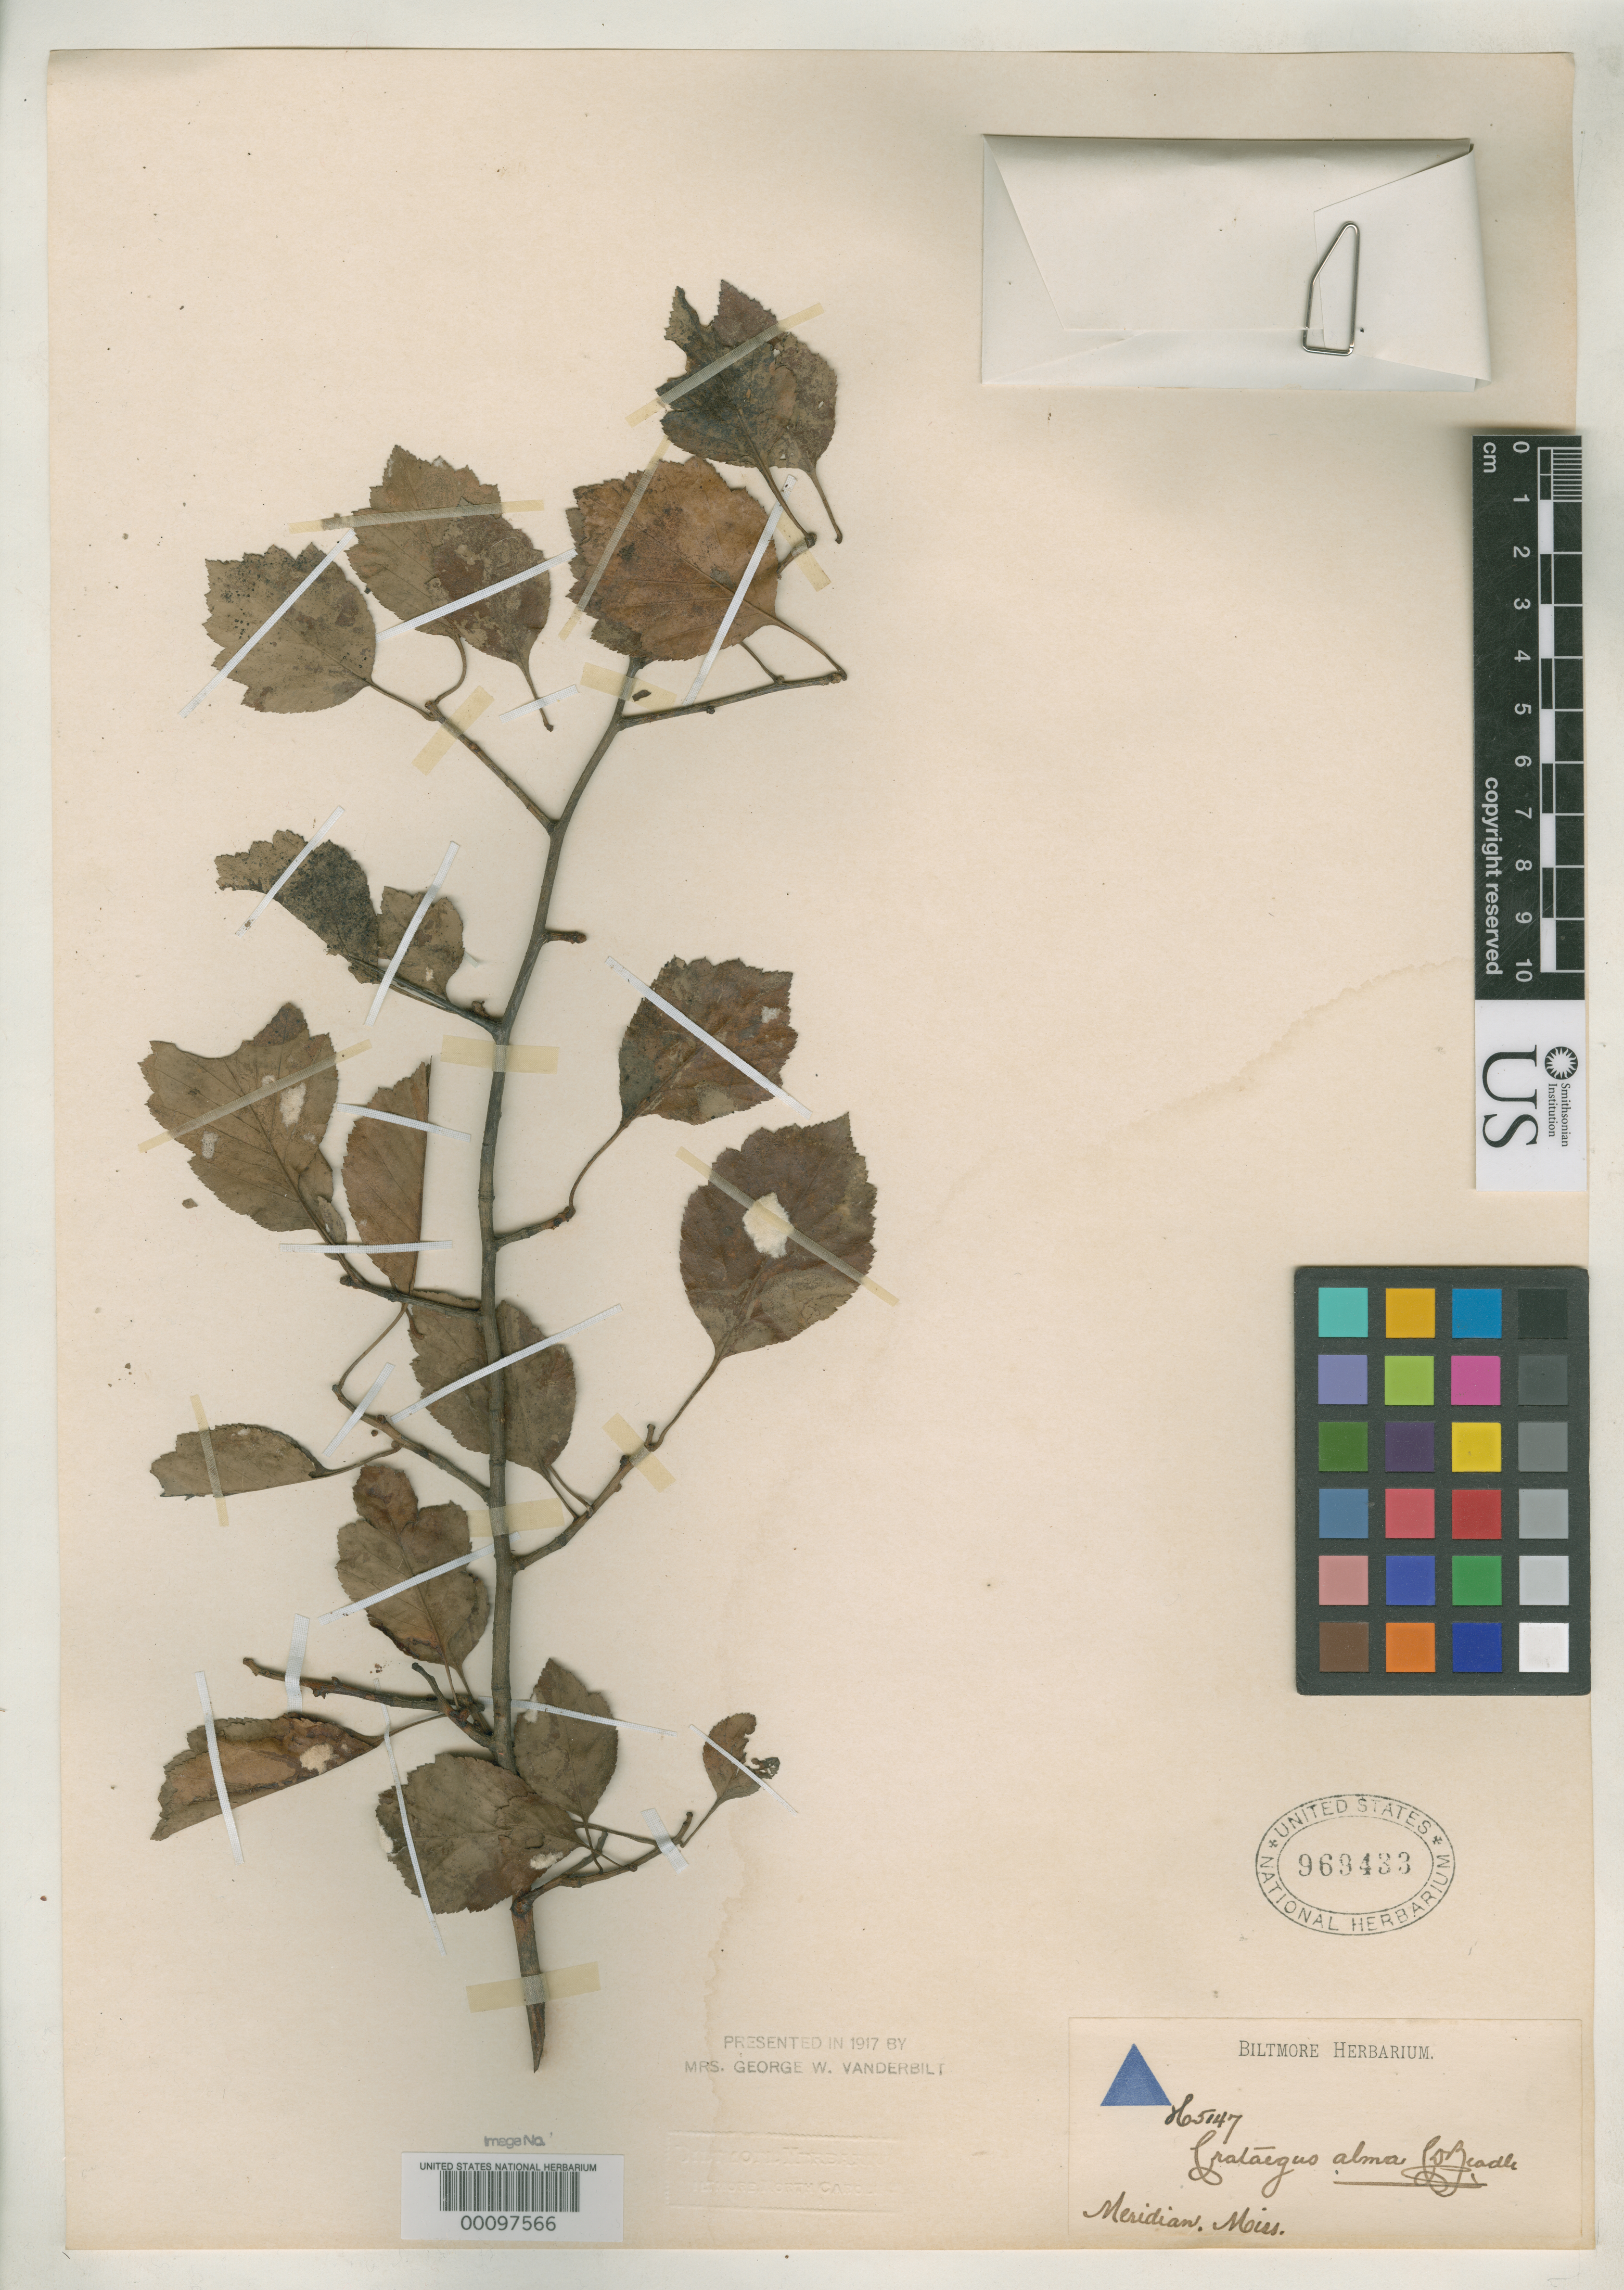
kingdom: Plantae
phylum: Tracheophyta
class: Magnoliopsida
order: Rosales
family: Rosaceae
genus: Crataegus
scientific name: Crataegus alma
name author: Beadle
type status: Holotype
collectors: ex herb. Biltmore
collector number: H 5147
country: United States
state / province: Mississippi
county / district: Lauderdale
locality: Meridian.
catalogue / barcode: US 969433